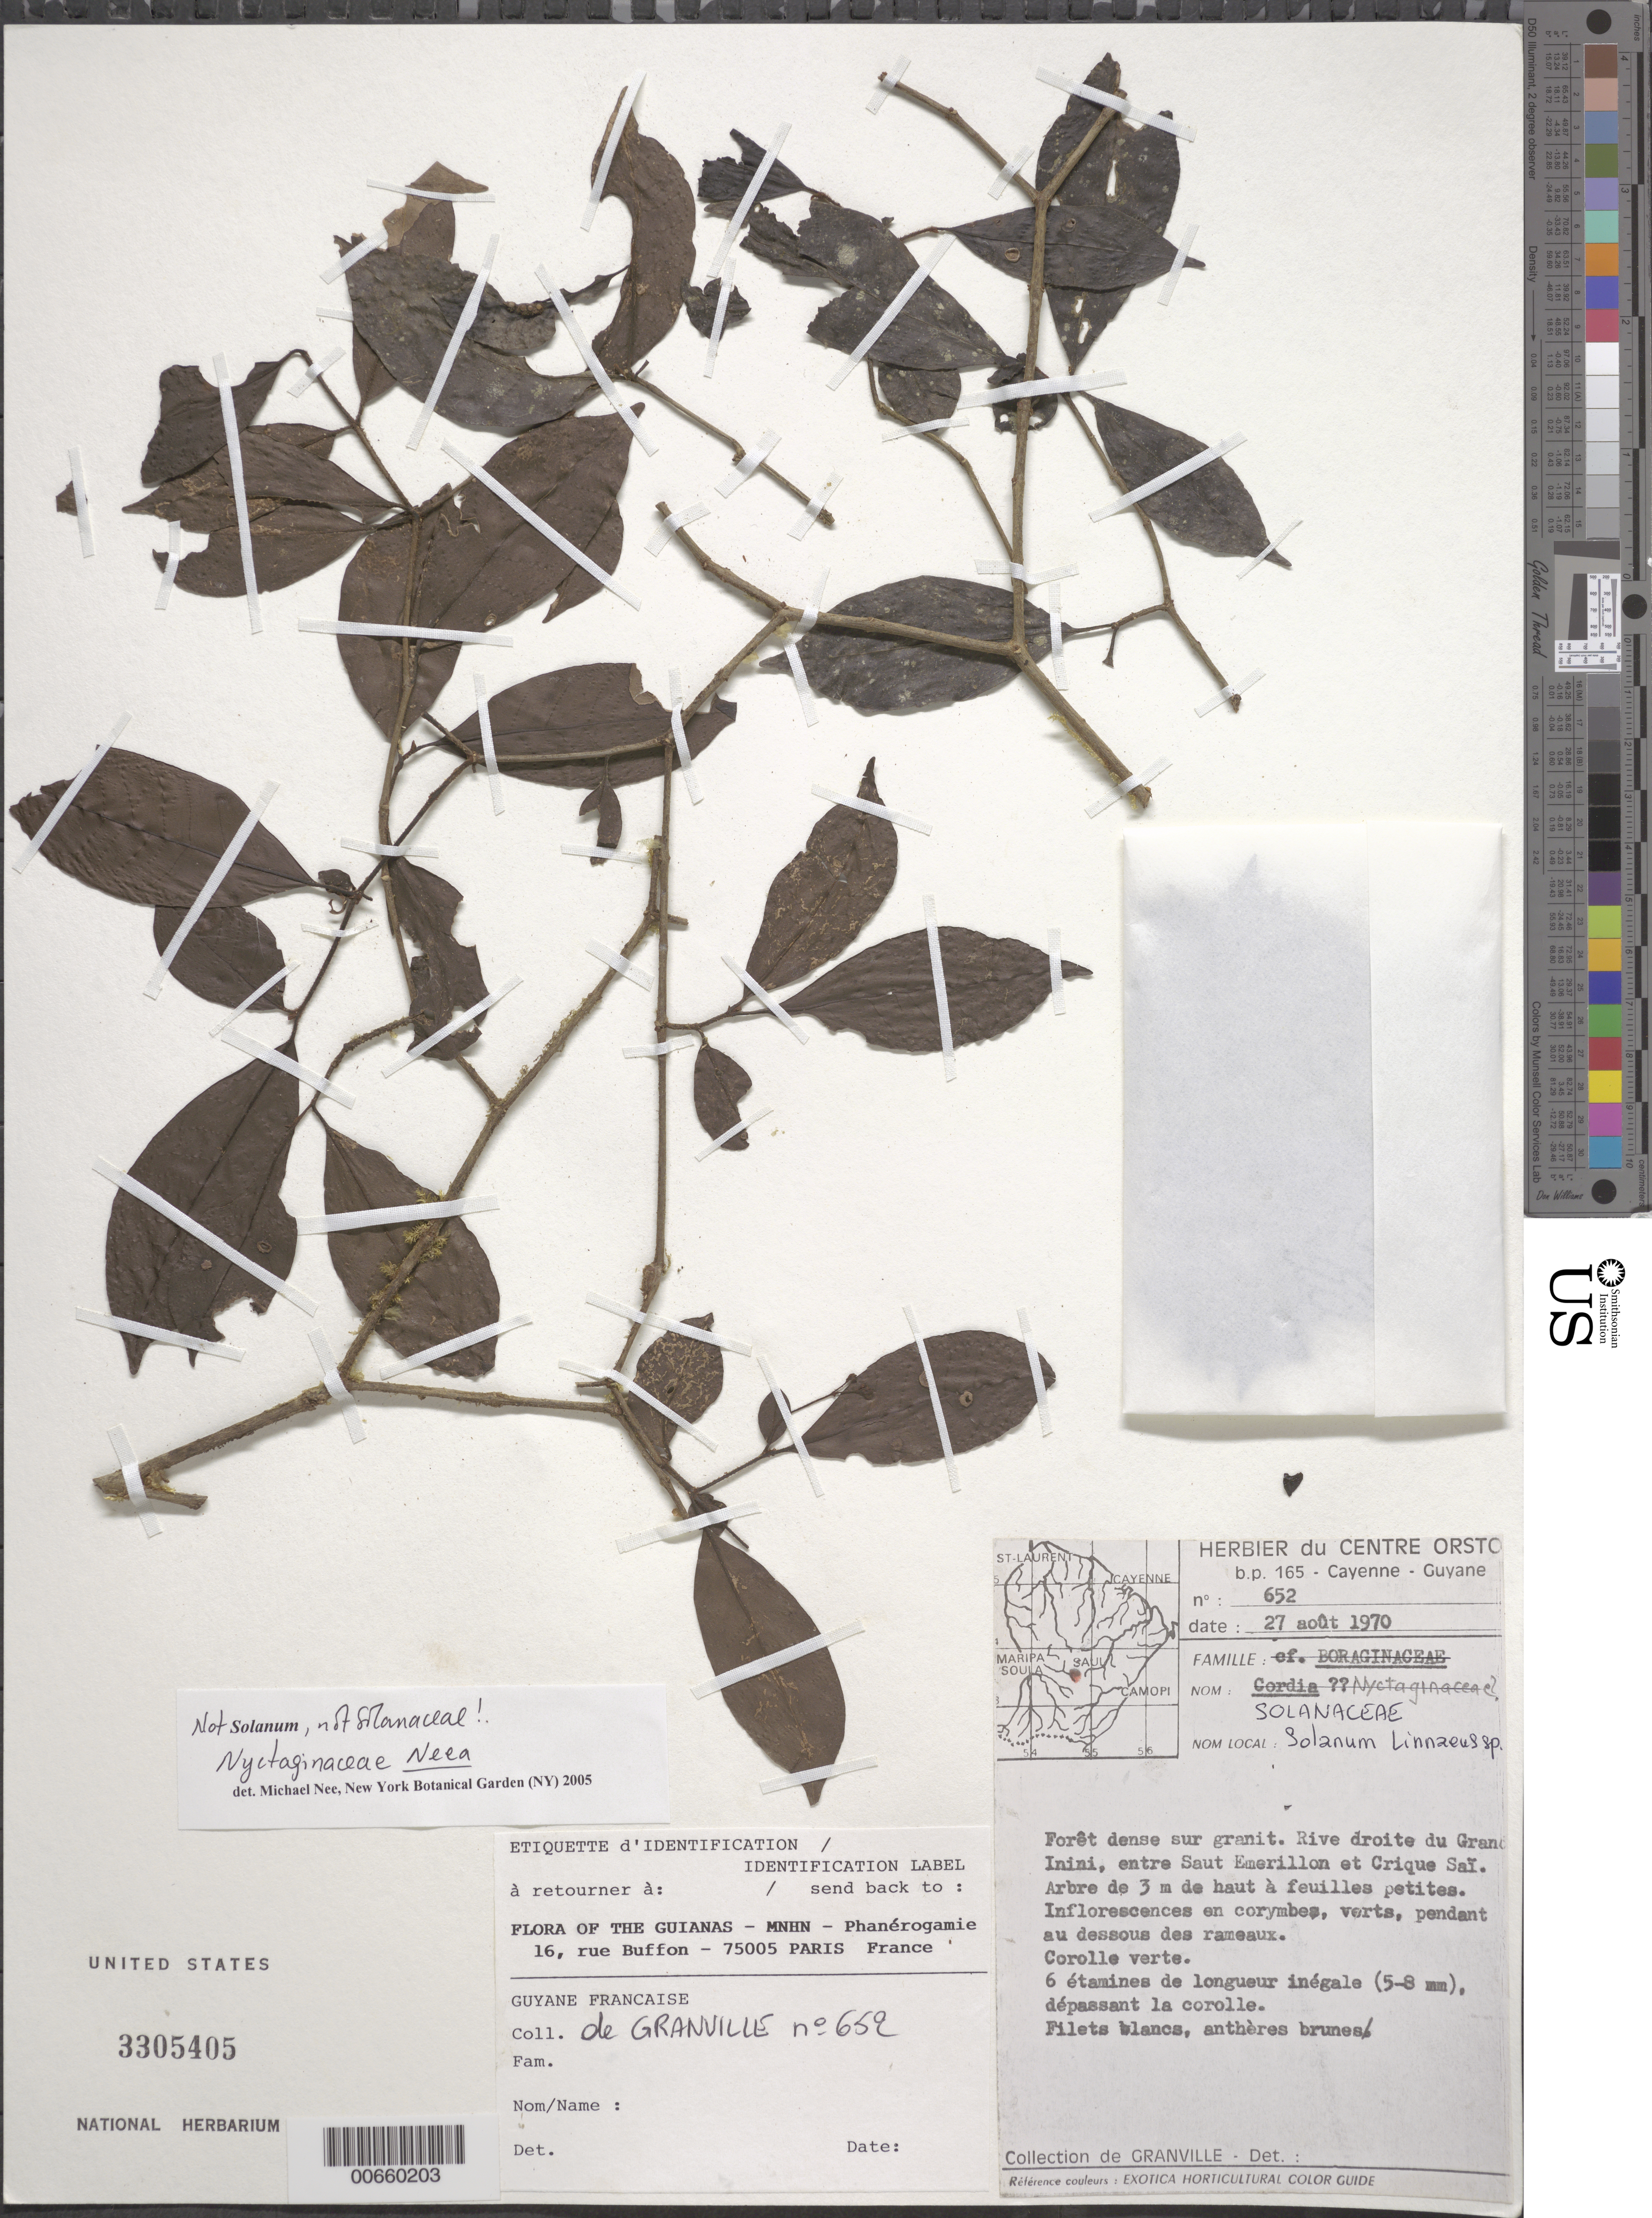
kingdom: Plantae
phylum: Tracheophyta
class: Magnoliopsida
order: Solanales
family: Solanaceae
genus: Solanum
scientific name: Solanum viarum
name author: Dunal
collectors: J.-J. de Granville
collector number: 652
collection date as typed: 8 Aug 1970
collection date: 1970-08-08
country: French Guiana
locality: Grand Inini, entre Saut Emerillon & Crique Saï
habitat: Dense forest on granite.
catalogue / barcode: US 3305405